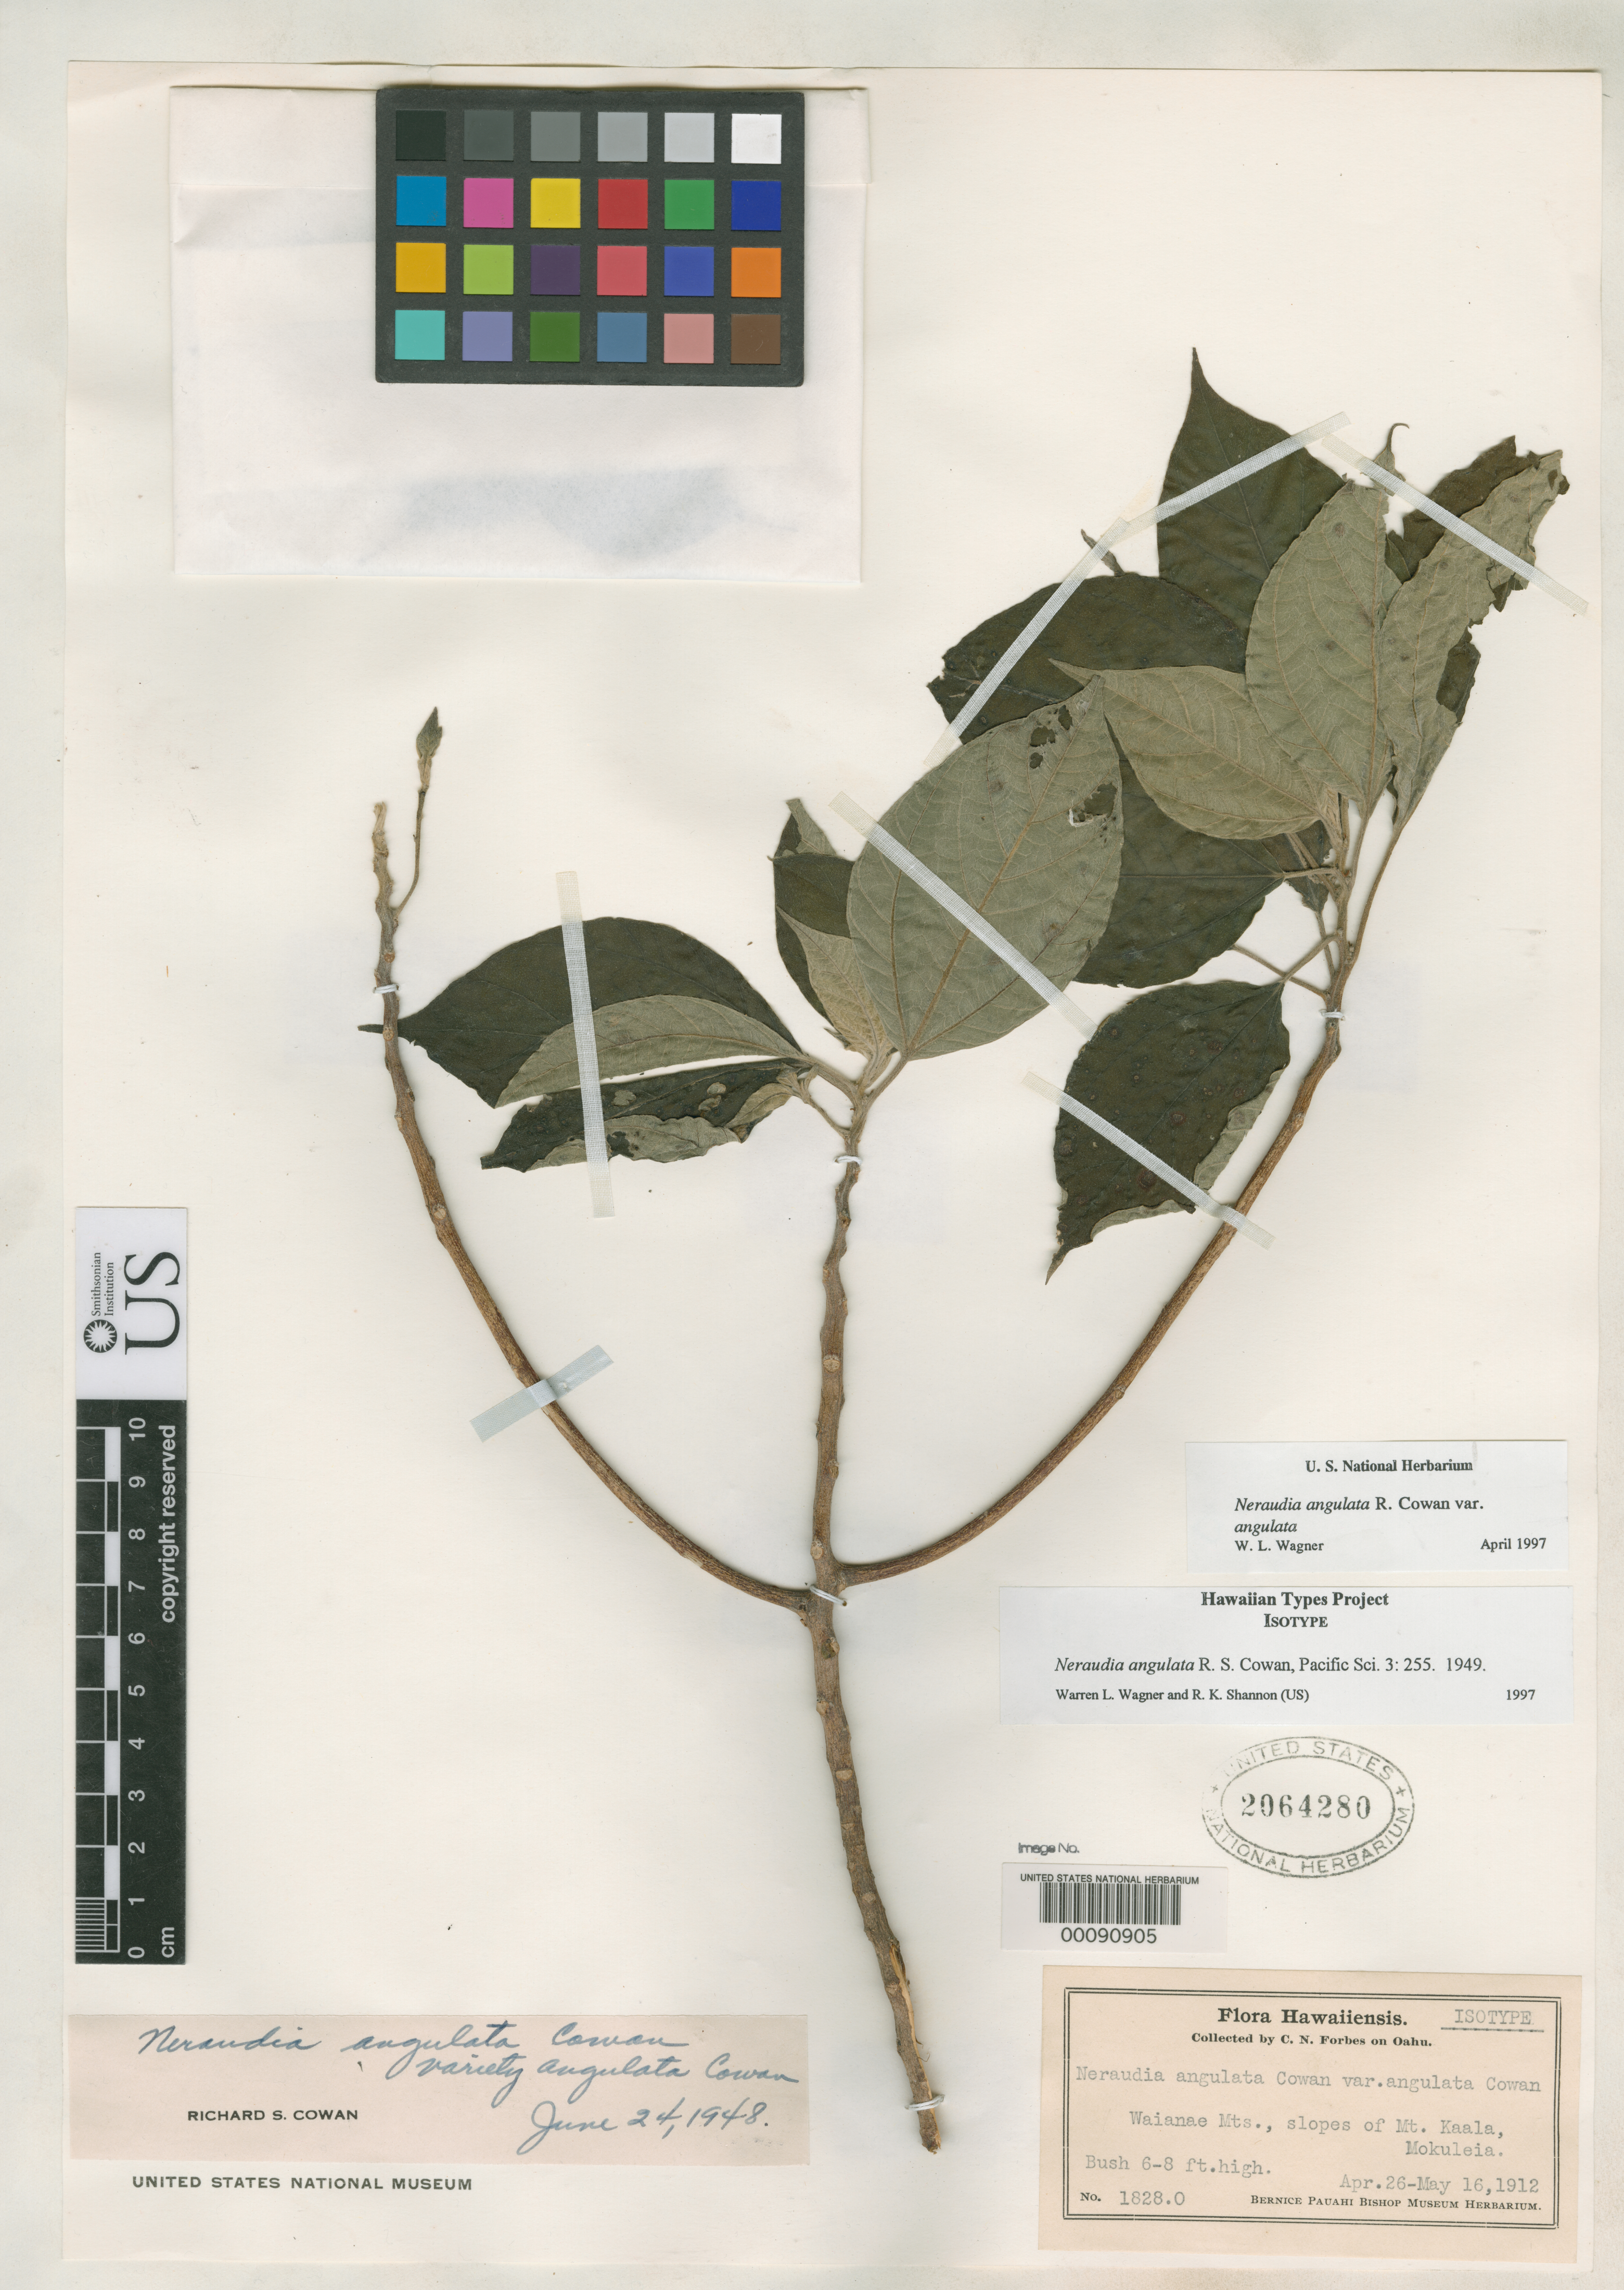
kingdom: Plantae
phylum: Tracheophyta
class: Magnoliopsida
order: Rosales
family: Urticaceae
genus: Neraudia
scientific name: Neraudia angulata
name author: R.S. Cowan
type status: Isotype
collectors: C. N. Forbes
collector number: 1828.O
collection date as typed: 26 Apr 1912 to 16 May 1912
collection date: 1912-04-26/1912-05-16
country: United States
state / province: Hawaii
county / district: Honolulu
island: Oahu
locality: Waianae Mountains, slopes of Kaala, Mokuleia.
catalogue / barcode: US 2064280